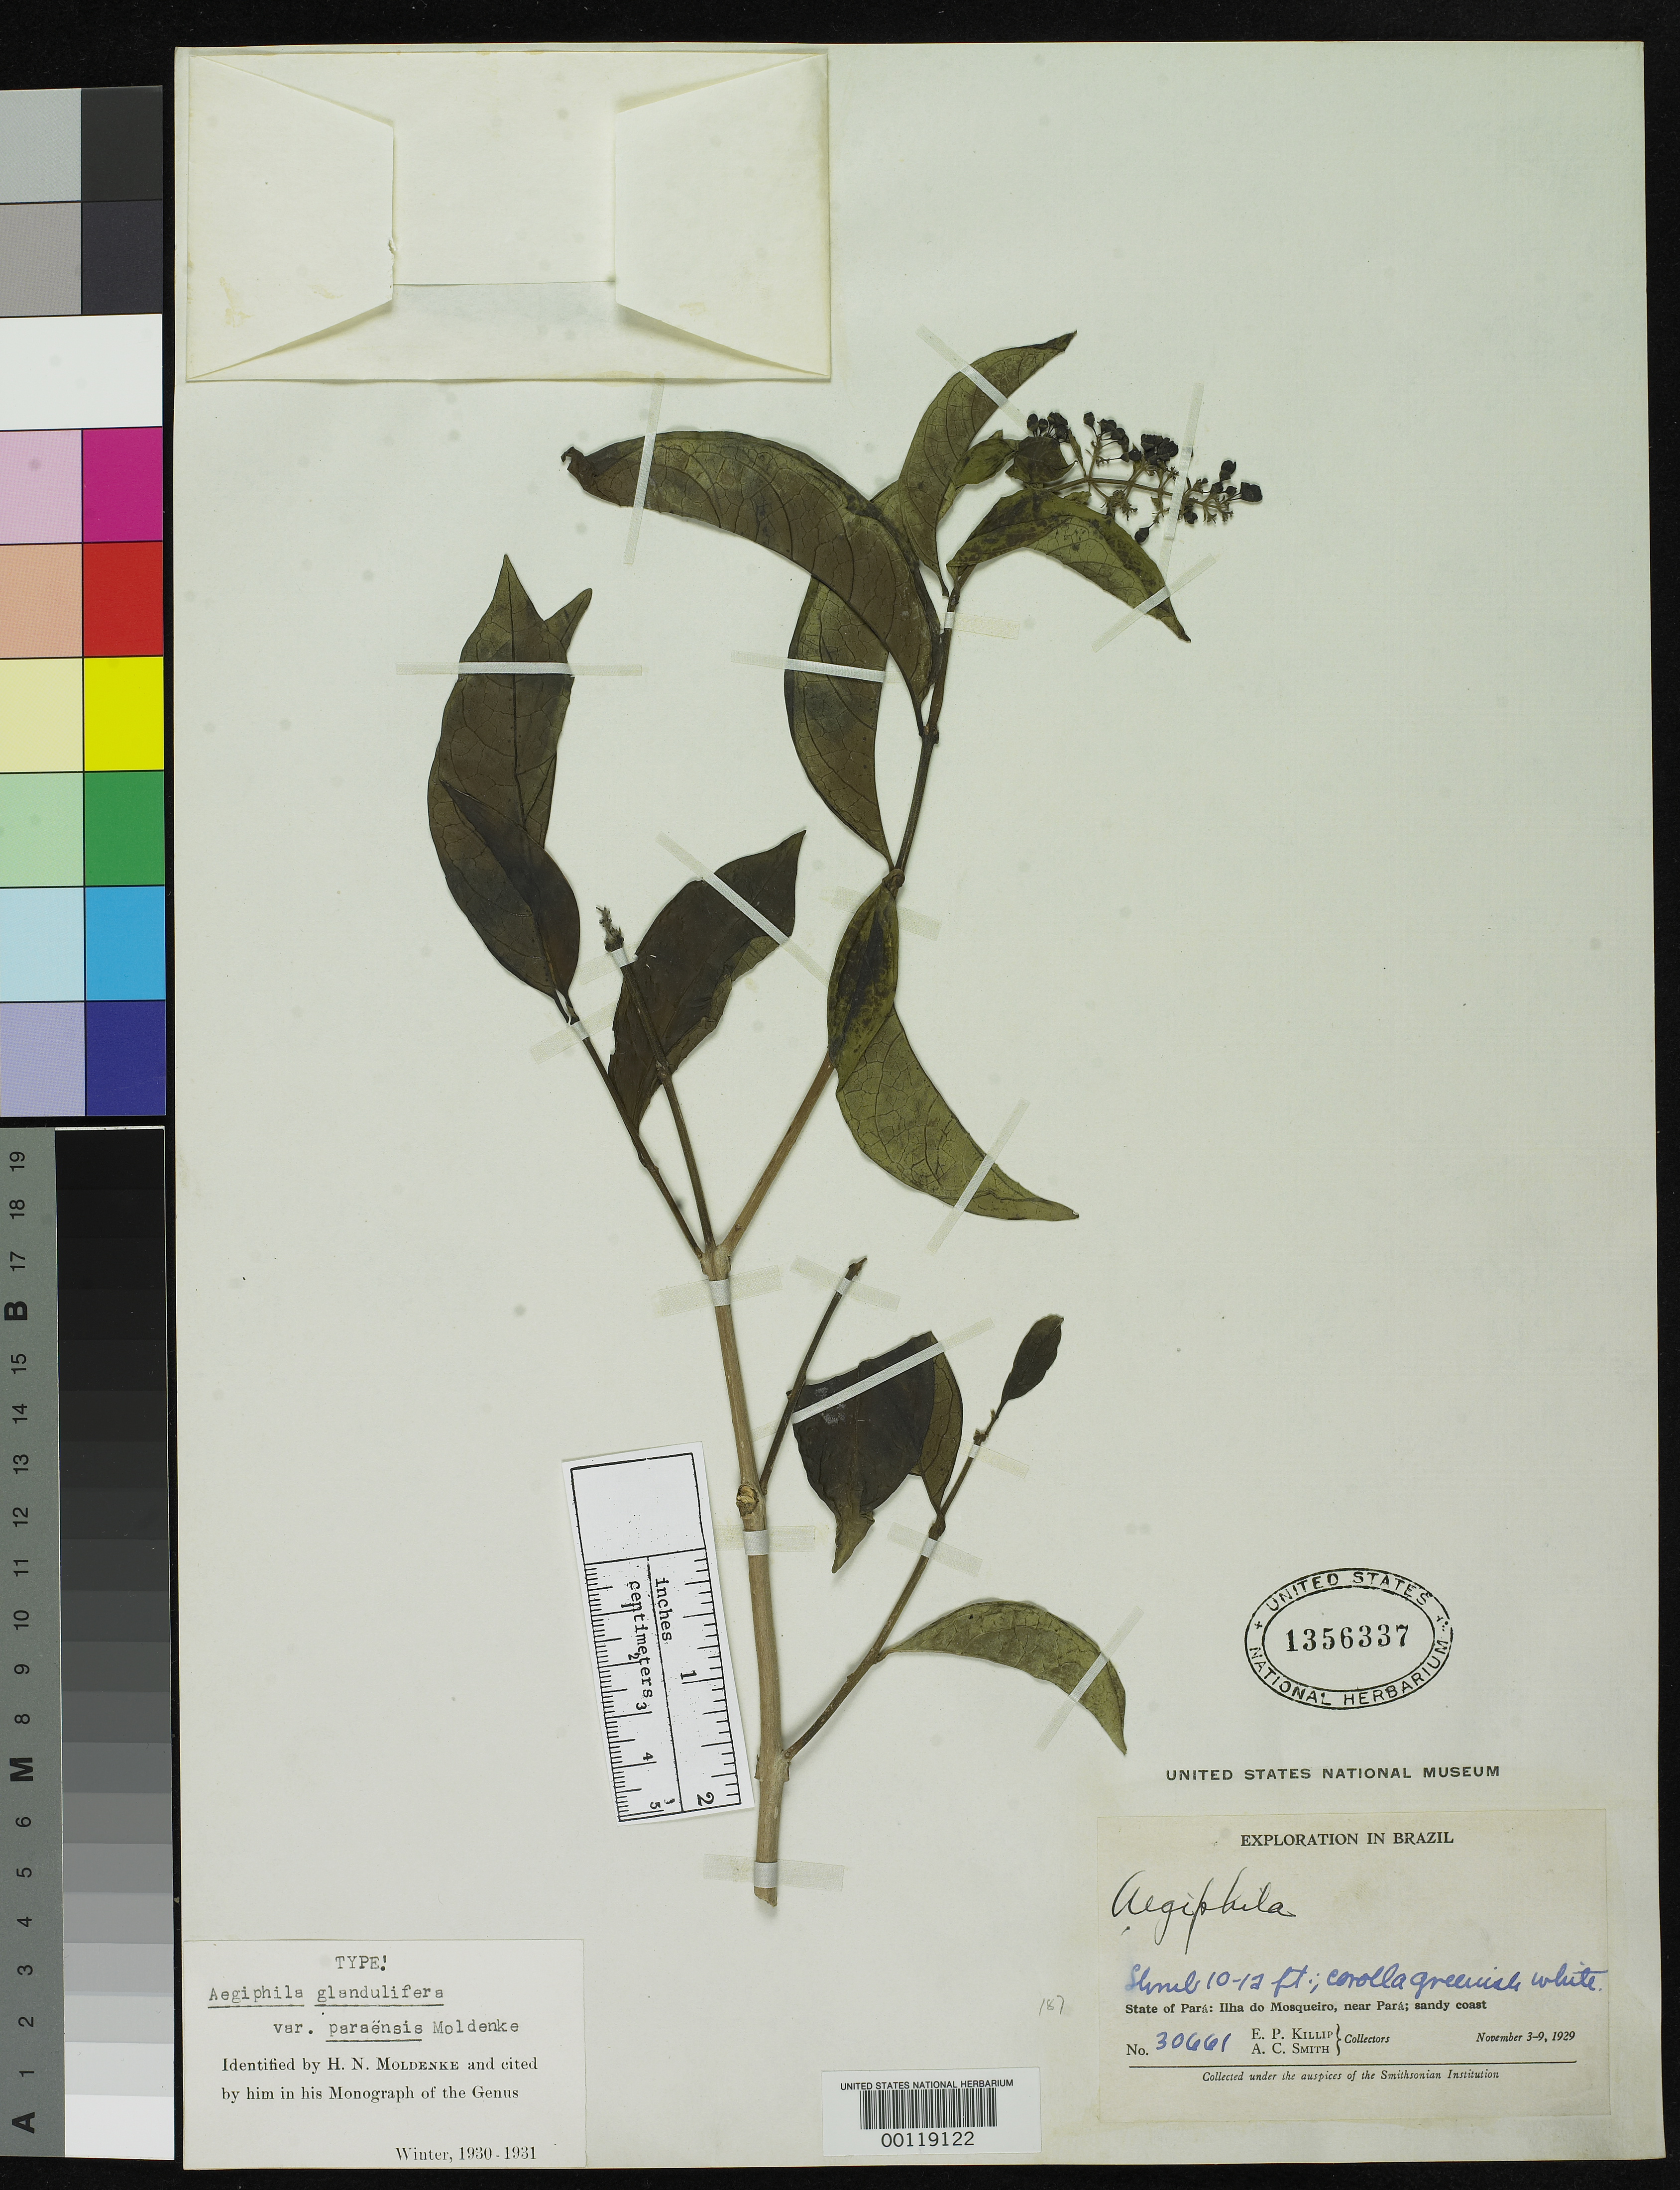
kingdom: Plantae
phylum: Tracheophyta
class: Magnoliopsida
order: Lamiales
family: Lamiaceae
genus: Aegiphila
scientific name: Aegiphila glandulifera var. paraensis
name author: Moldenke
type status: Holotype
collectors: E. P. Killip & A. C. Smith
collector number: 30661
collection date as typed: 09 Nov 1929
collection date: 1929-11-09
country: Brazil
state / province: Pará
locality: Para, Ilha do Mosqueiro.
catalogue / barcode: US 1356337